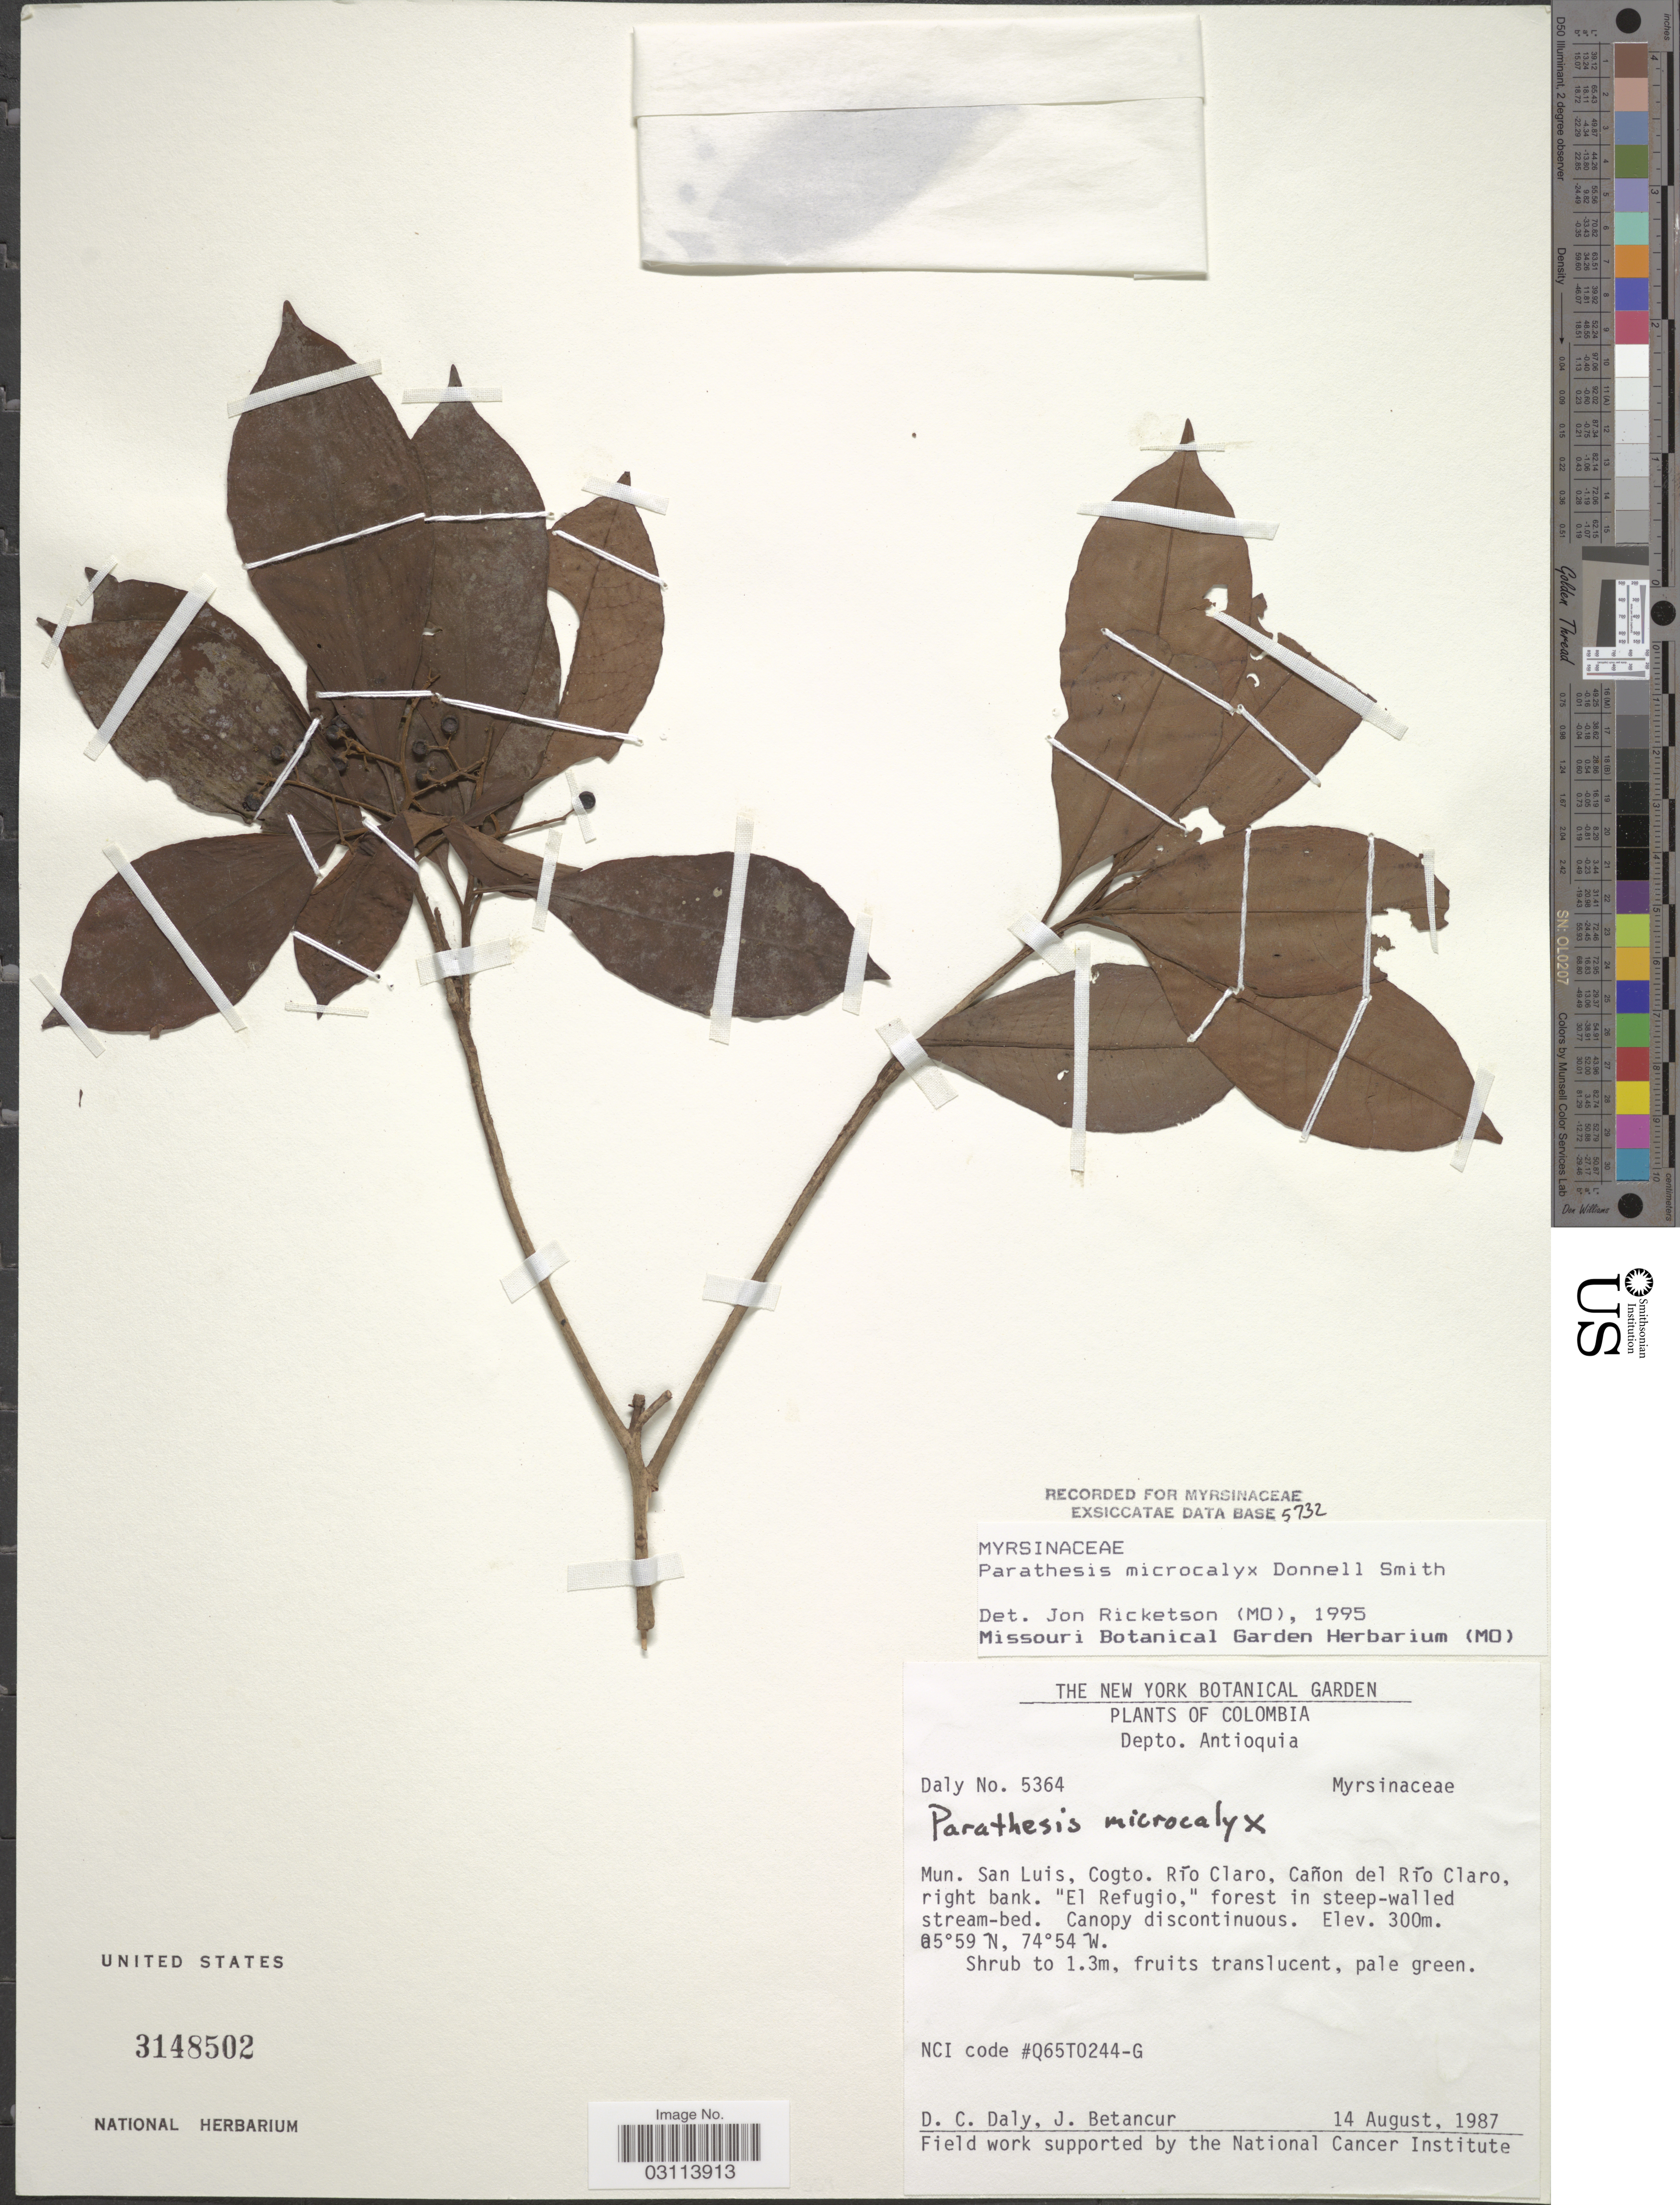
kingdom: Plantae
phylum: Tracheophyta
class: Magnoliopsida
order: Ericales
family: Primulaceae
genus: Parathesis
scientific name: Parathesis microcalyx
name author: Donn. Sm.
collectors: D. C. Daly & J. Betancur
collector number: Daly 5364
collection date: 1987-08-14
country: Colombia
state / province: Antioquia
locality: Depto. Antioquia. Mun. San Luis, Cogto. Río Claro, Cañon del Río Claro, right bank. "El Refugio".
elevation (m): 300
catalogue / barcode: US 3148502